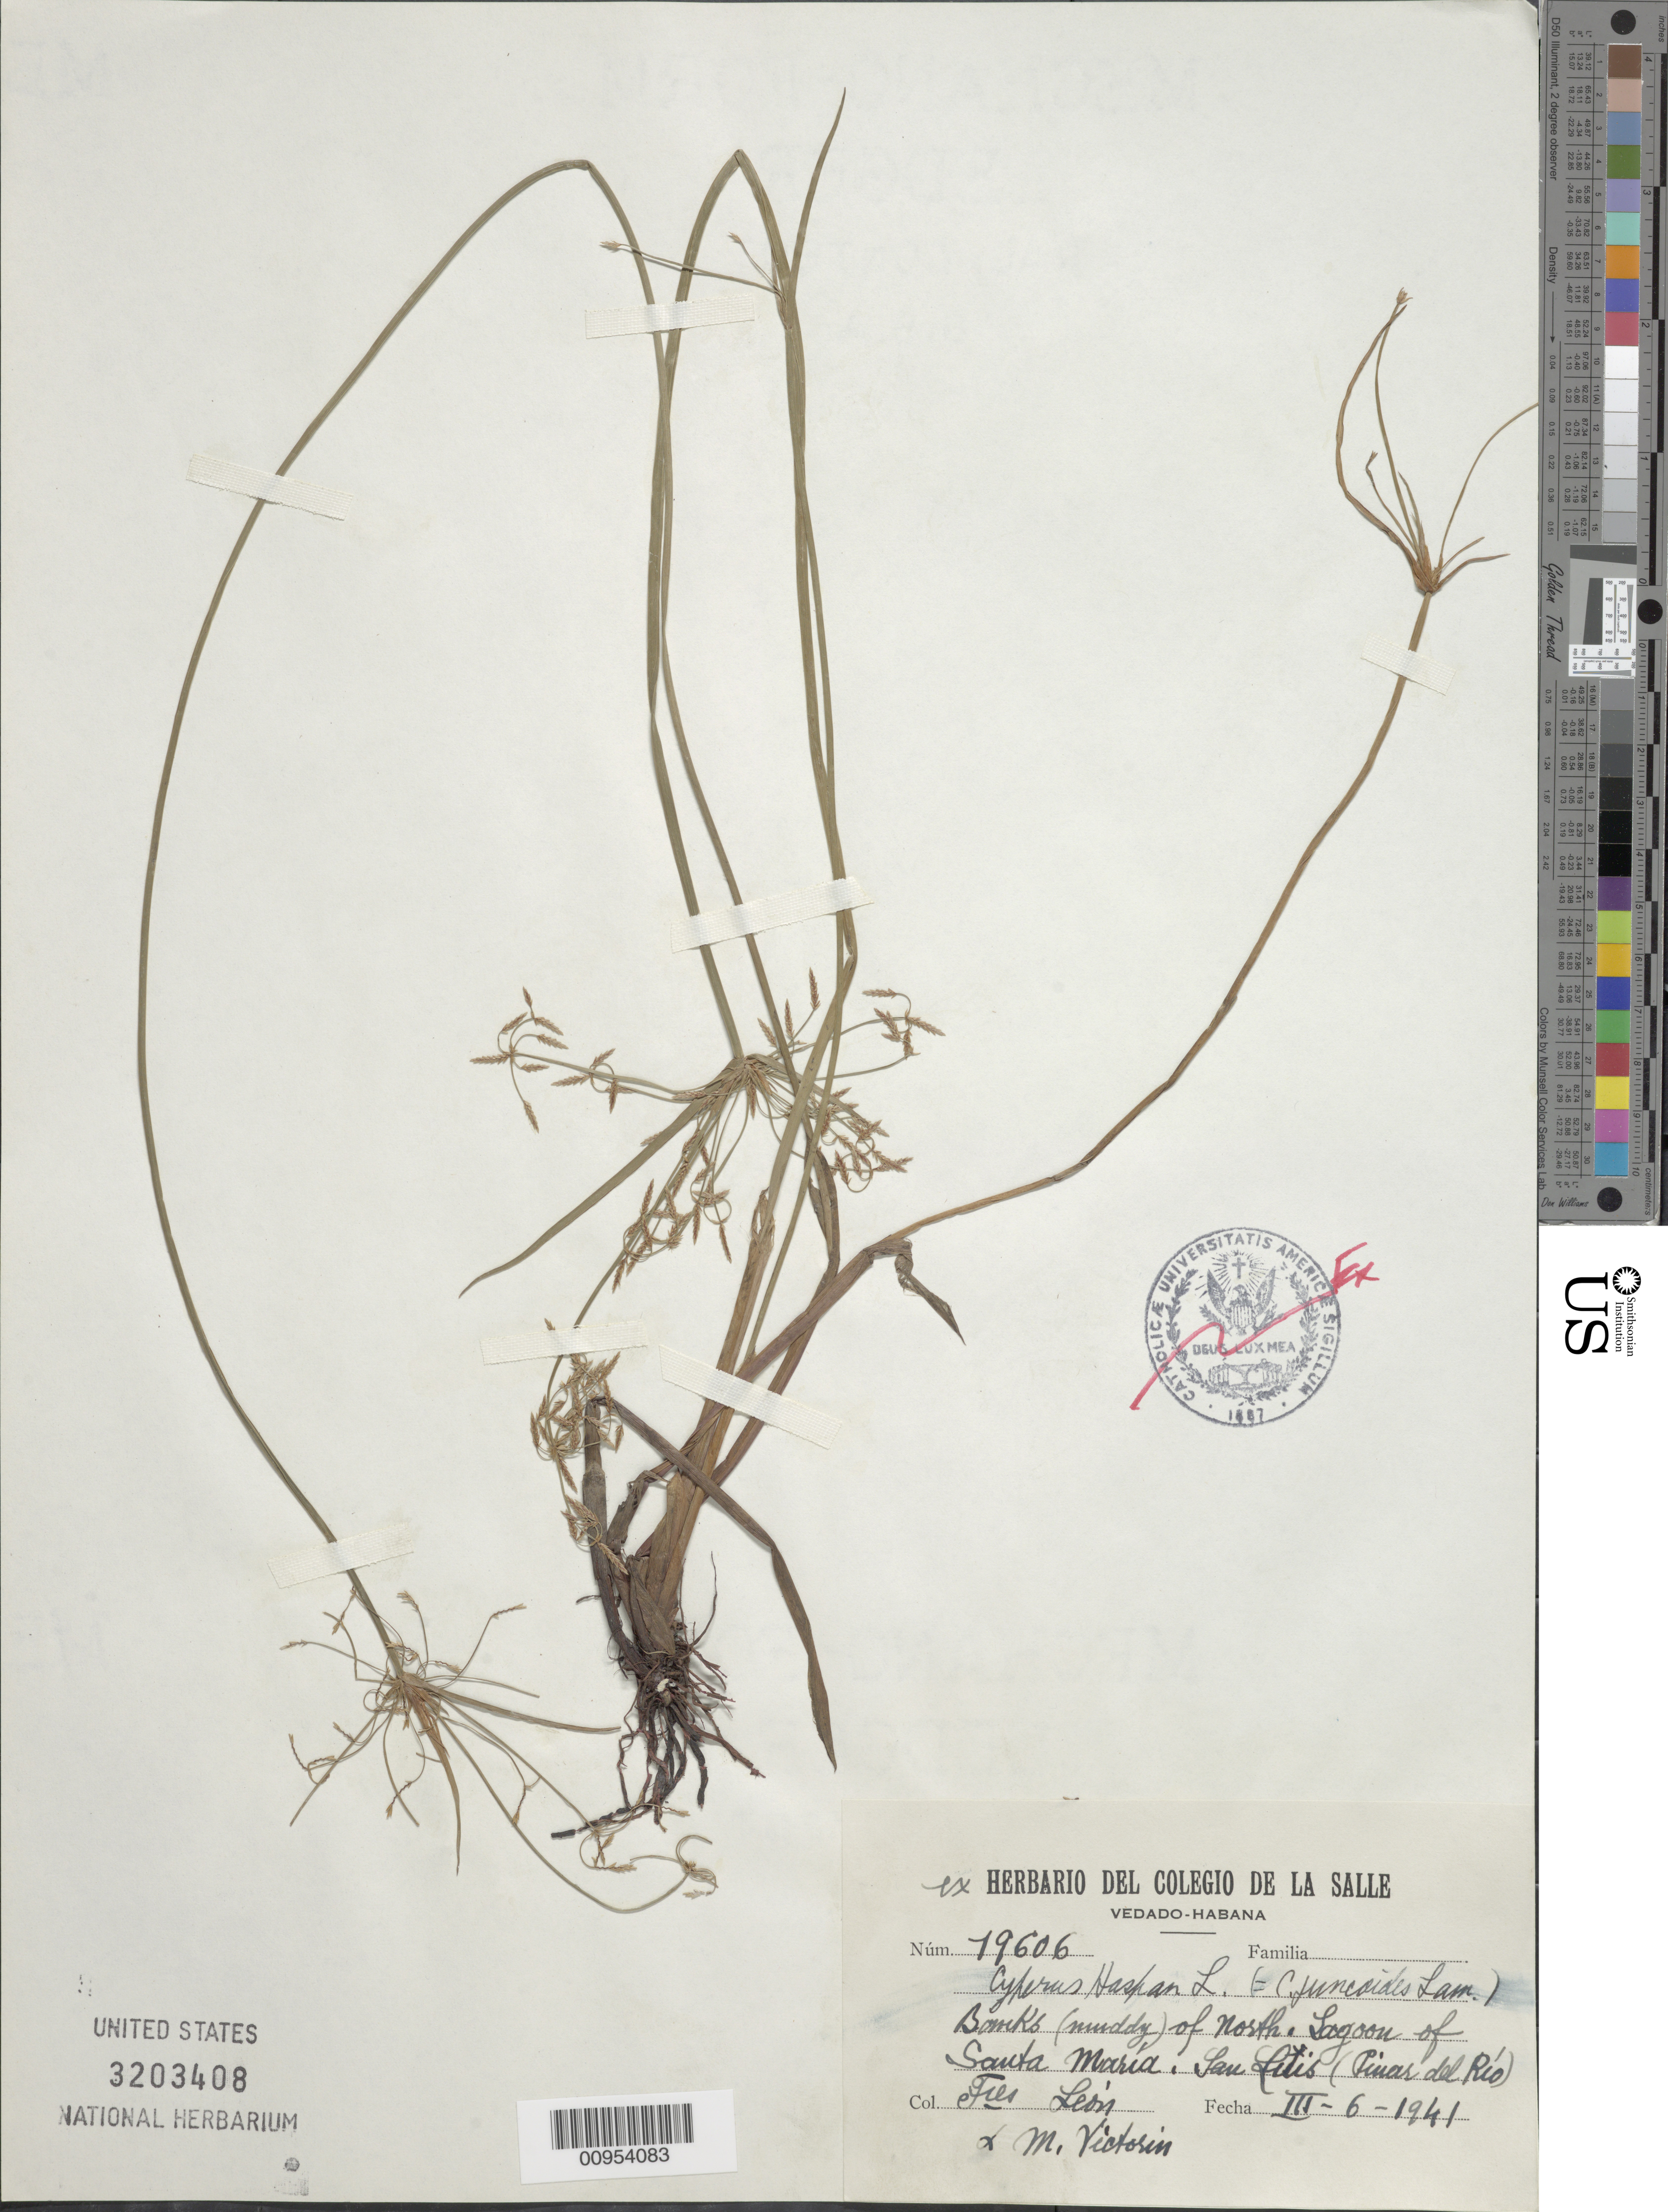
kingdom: Plantae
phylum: Tracheophyta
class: Liliopsida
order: Poales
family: Cyperaceae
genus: Cyperus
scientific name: Cyperus haspan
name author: L.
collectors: Bro. León & F. Victorin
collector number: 19606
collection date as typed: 06 Mar 1941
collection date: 1941-03-06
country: Cuba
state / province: Pinar del Rio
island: Cuba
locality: Banks of North Lagoon of Santa Maria, San Luis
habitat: Muddy banks of lagoon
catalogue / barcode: US 3203408